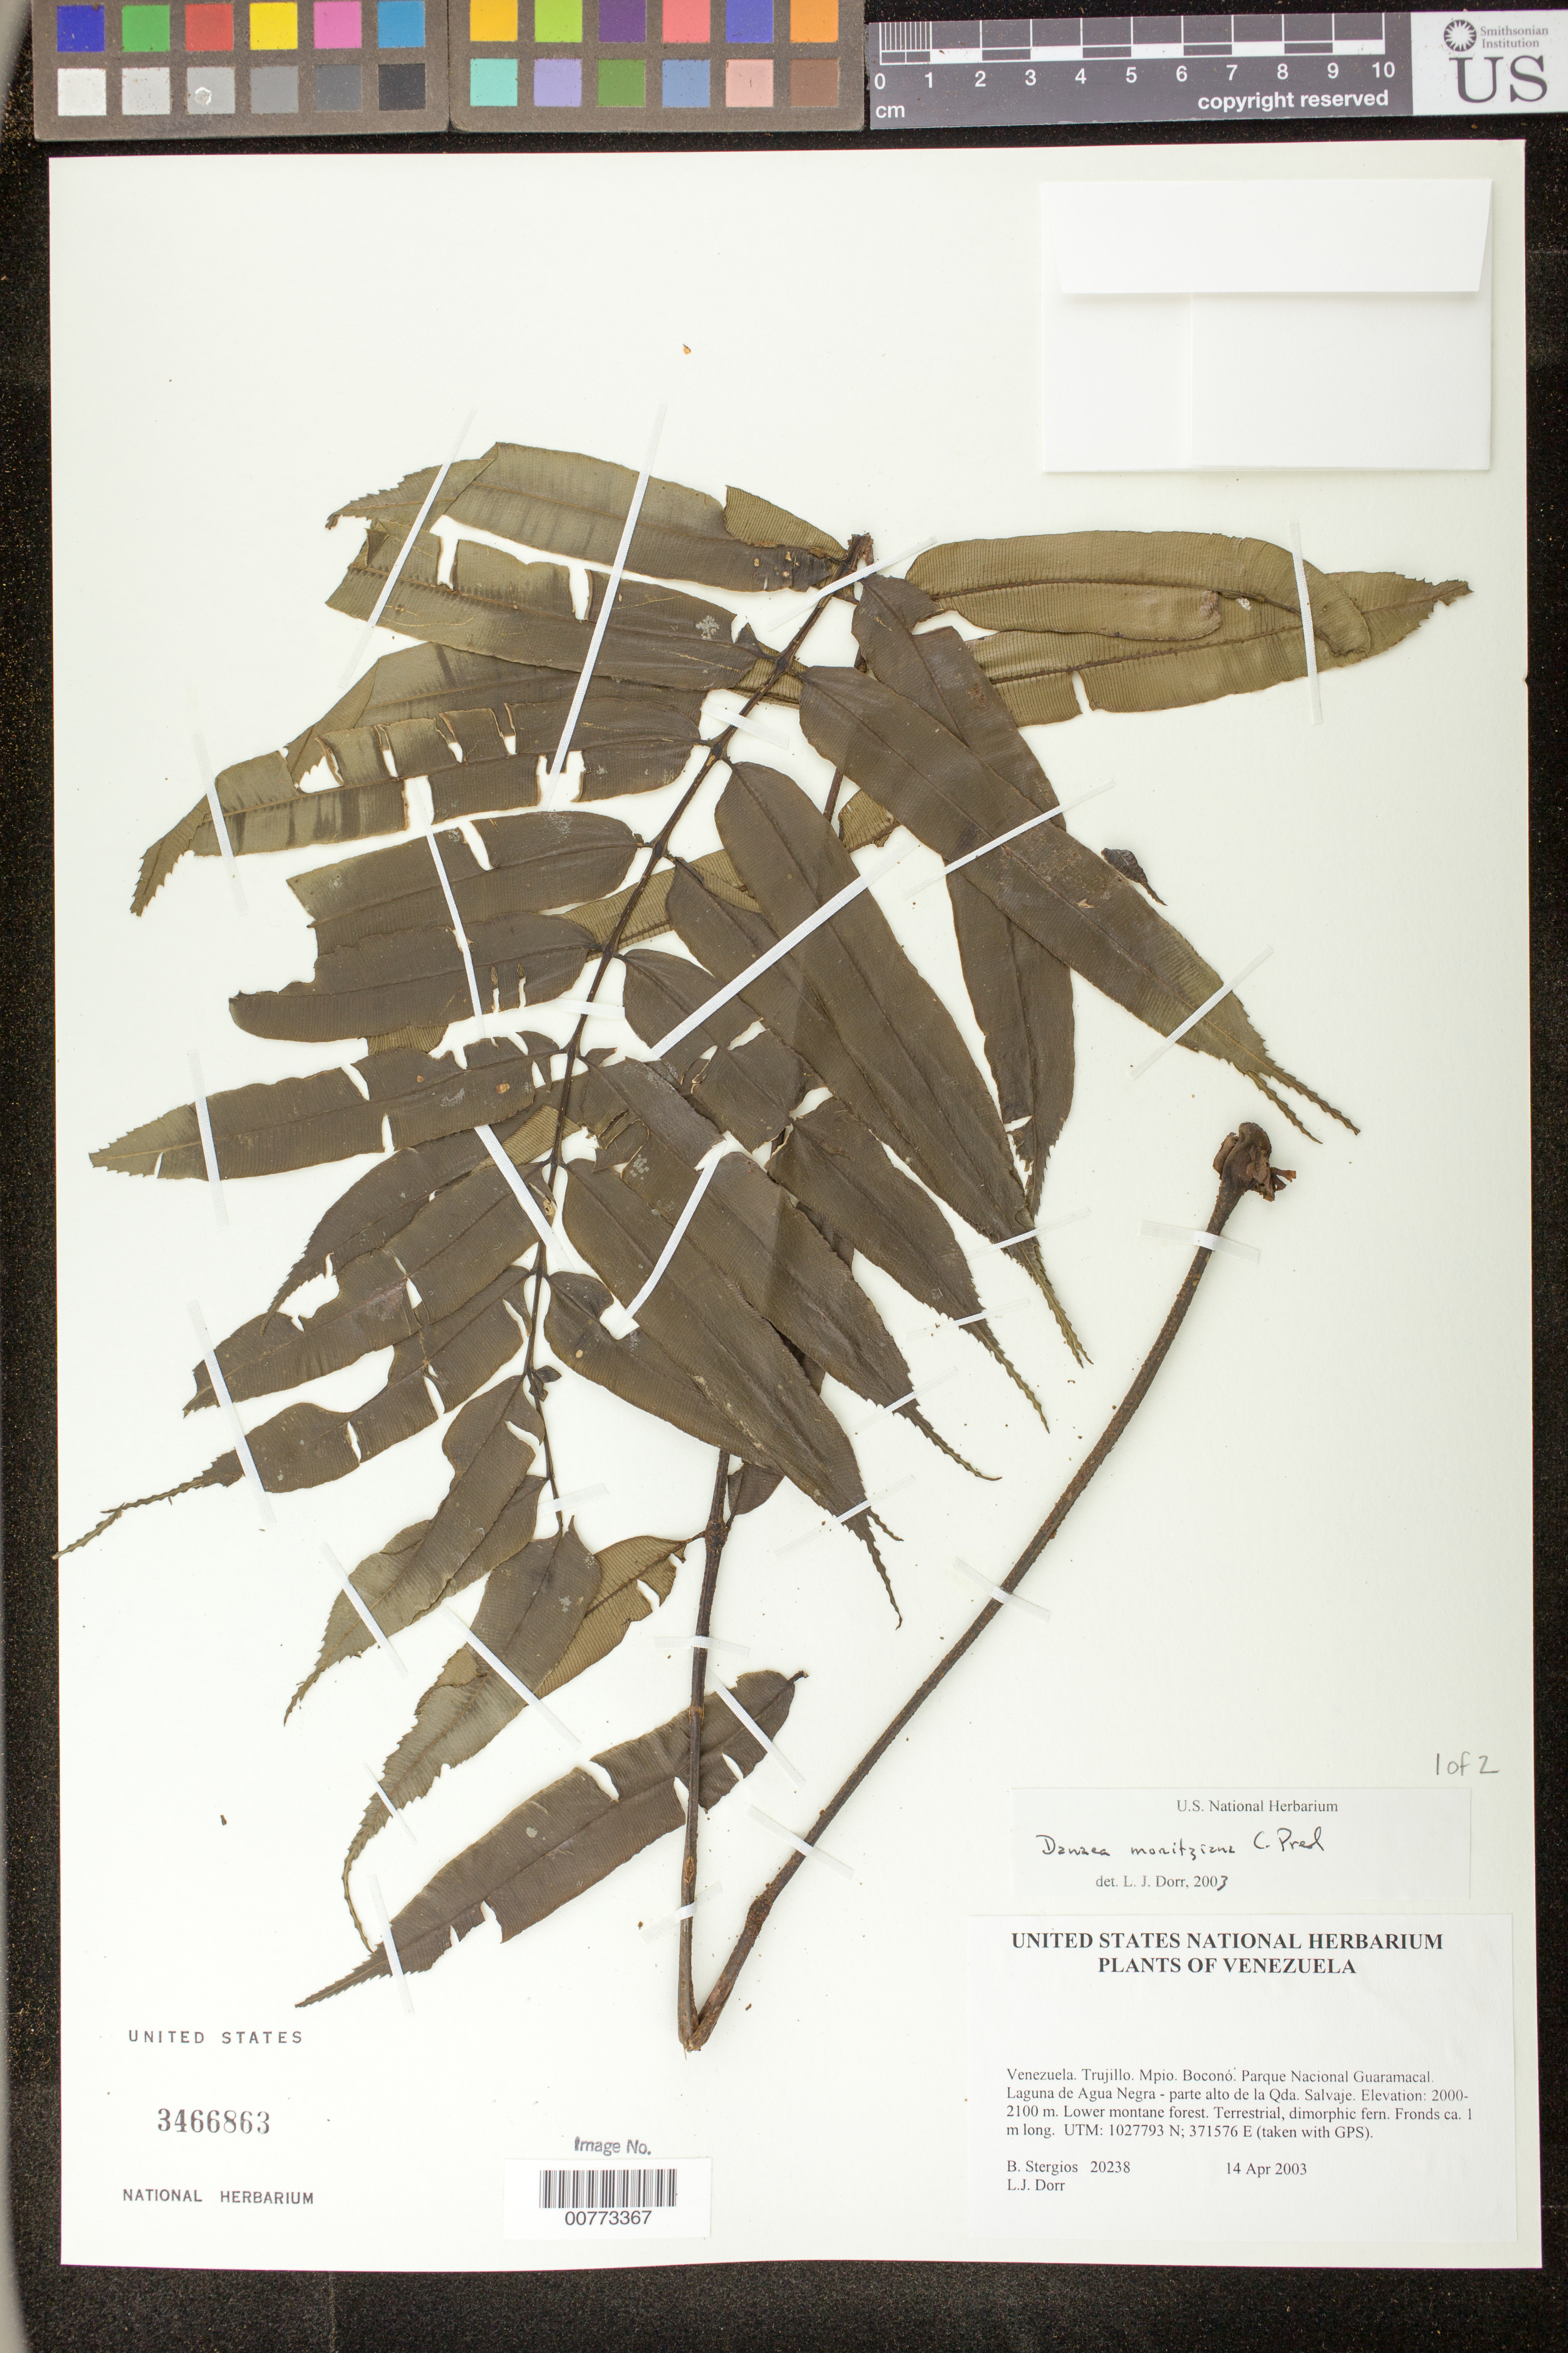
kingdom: Plantae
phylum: Tracheophyta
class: Polypodiopsida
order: Marattiales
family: Marattiaceae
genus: Danaea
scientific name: Danaea moritziana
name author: C. Presl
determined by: Dorr, L. J., (BOT), Smithsonian Institution - National Museum of Natural History (UNITED STATES)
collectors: B. G. Stergios & L. J. Dorr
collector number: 20238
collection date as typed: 14 Apr 2003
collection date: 2003-04-14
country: Venezuela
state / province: Trujillo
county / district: Boconó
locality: Parque Nacional Guaramacal. Laguna de Agua Negra - parte alto de la Qda. Salvaje.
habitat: Lower montane forest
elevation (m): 2000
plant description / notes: PORT, US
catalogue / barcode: US 3466863